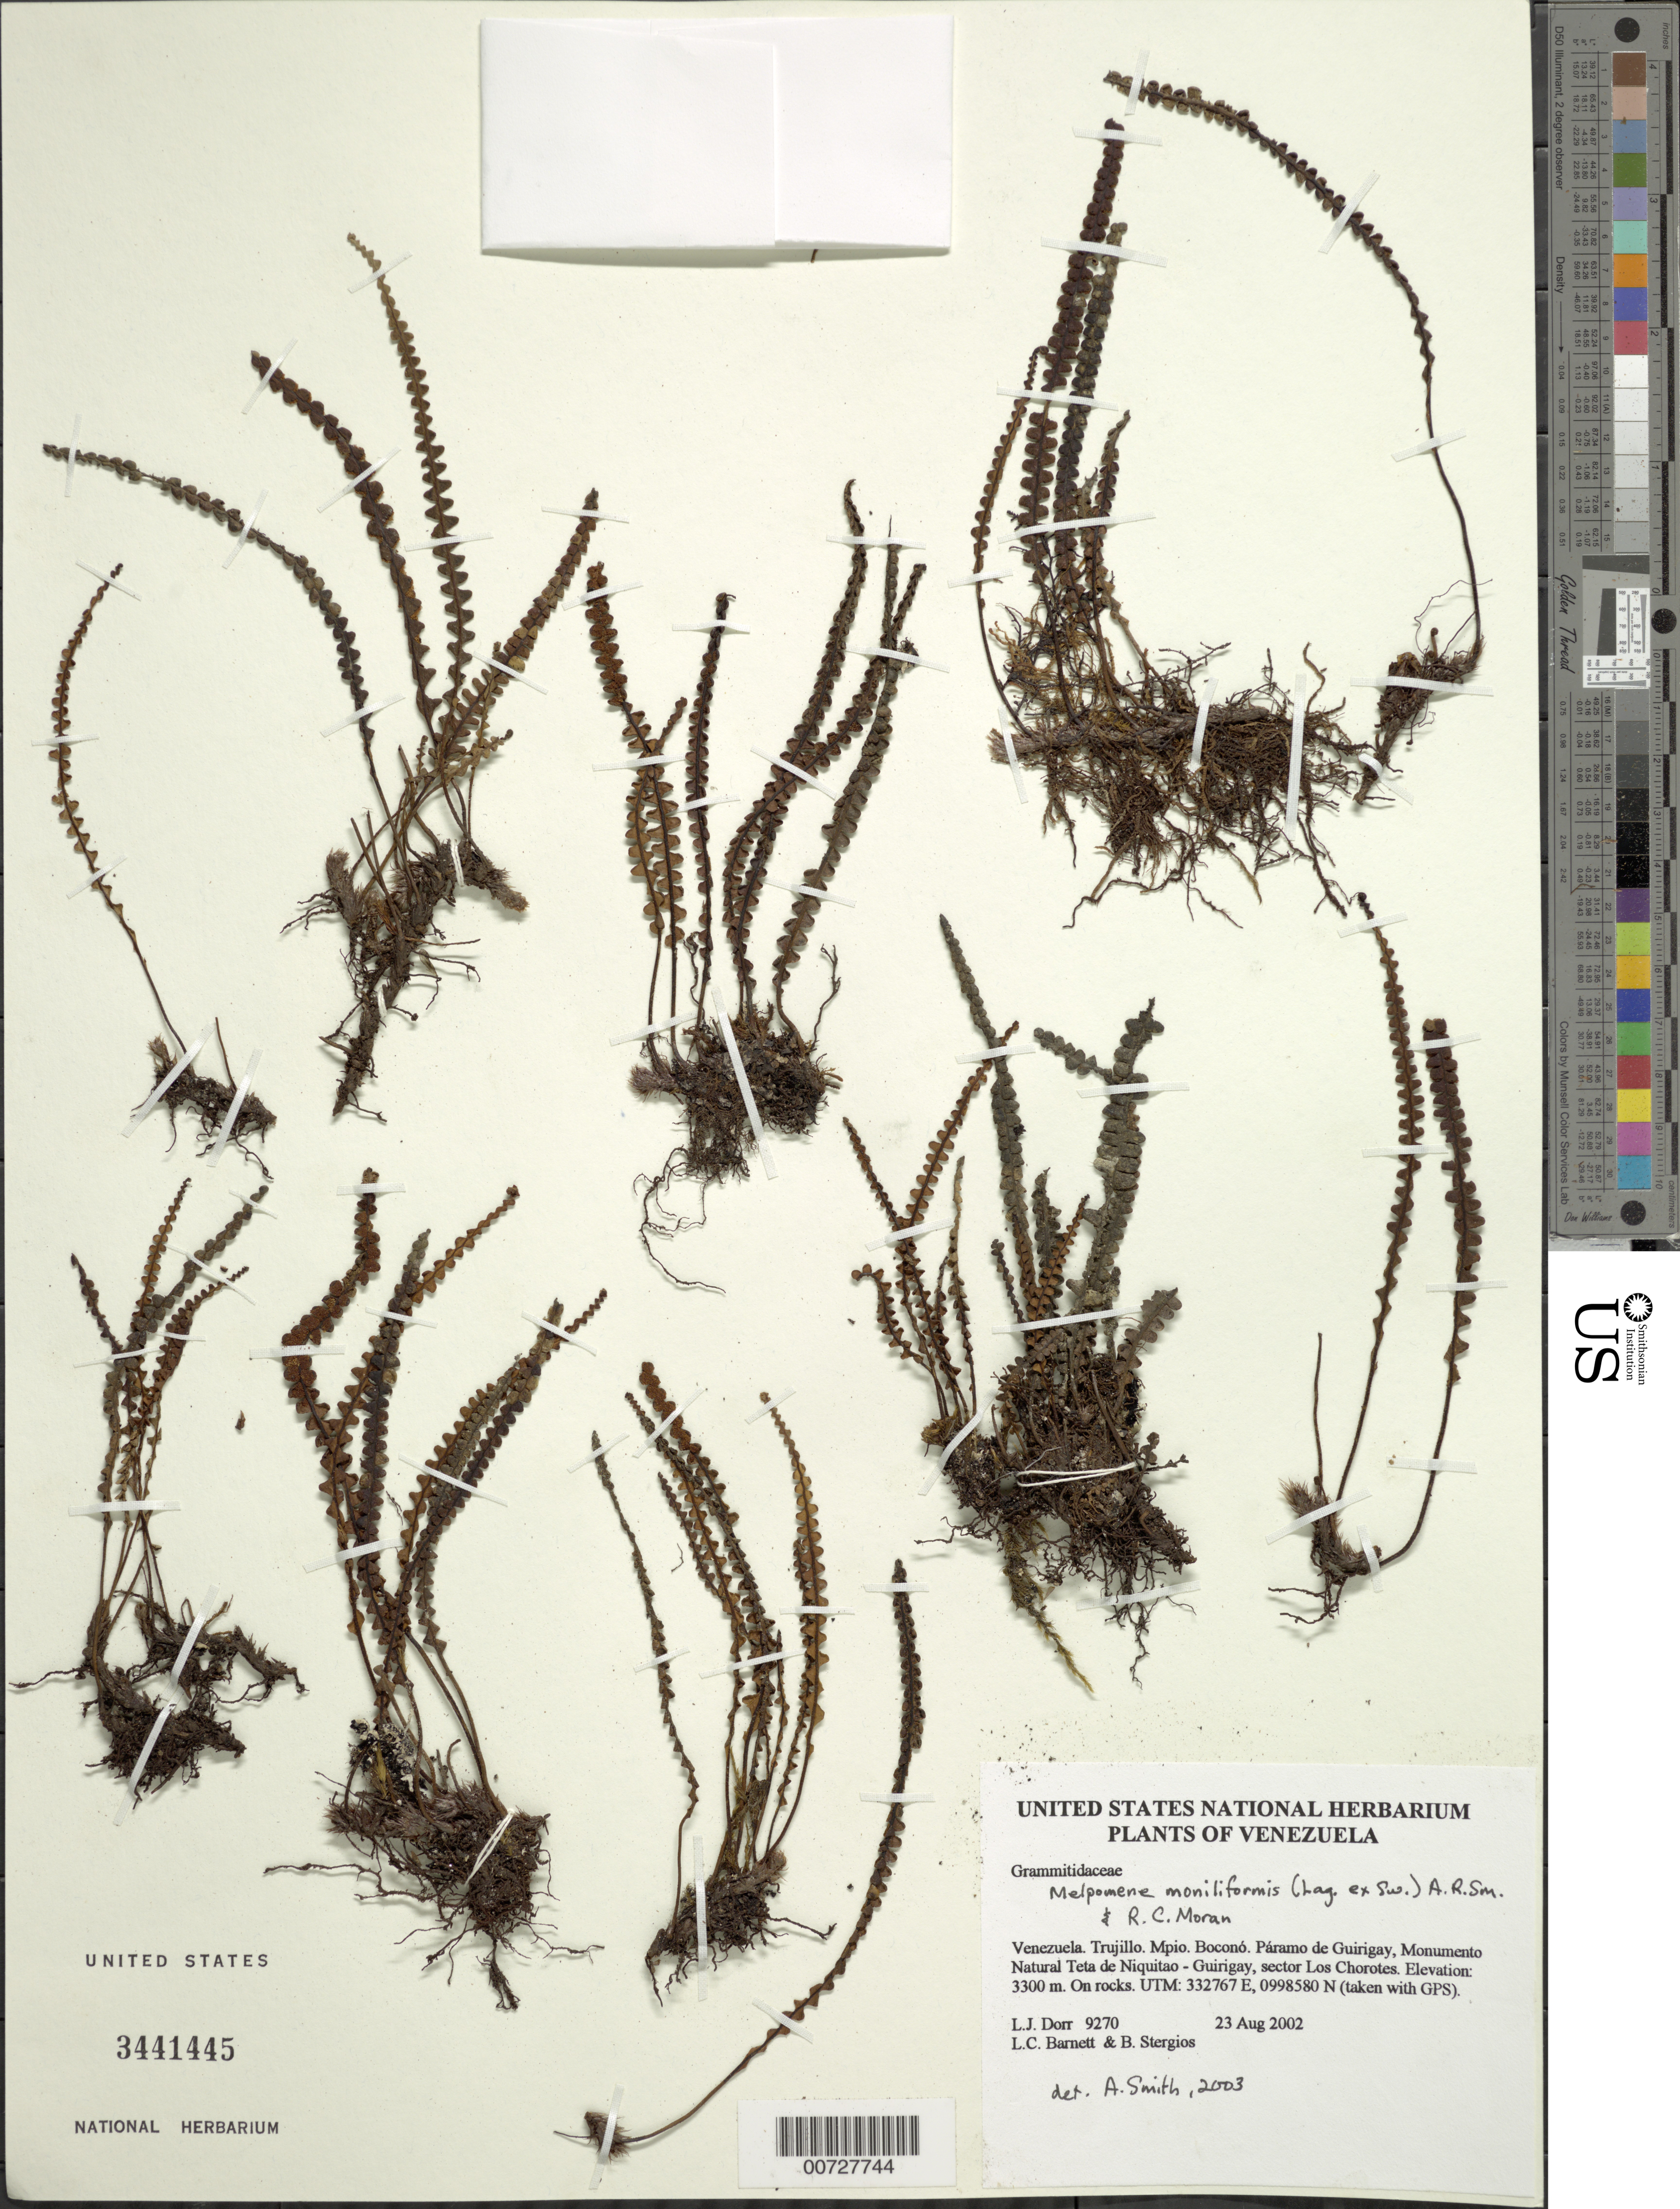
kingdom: Plantae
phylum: Tracheophyta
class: Polypodiopsida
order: Polypodiales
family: Polypodiaceae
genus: Melpomene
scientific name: Melpomene moniliformis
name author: (Lag. ex Sw.) A.R. Sm. & R.C. Moran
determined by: Smith, Alan R., (UC)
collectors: L. J. Dorr, L. C. Barnett & B. G. Stergios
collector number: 9270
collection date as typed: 23 Aug 2002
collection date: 2002-08-23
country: Venezuela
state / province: Trujillo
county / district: Boconó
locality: Páramo de Guirigay, Monumento Natural Teta de Niquitao - Guirigay, sector Los Chorotes.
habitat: On rocks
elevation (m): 3300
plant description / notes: PORT, US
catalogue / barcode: US 3441445